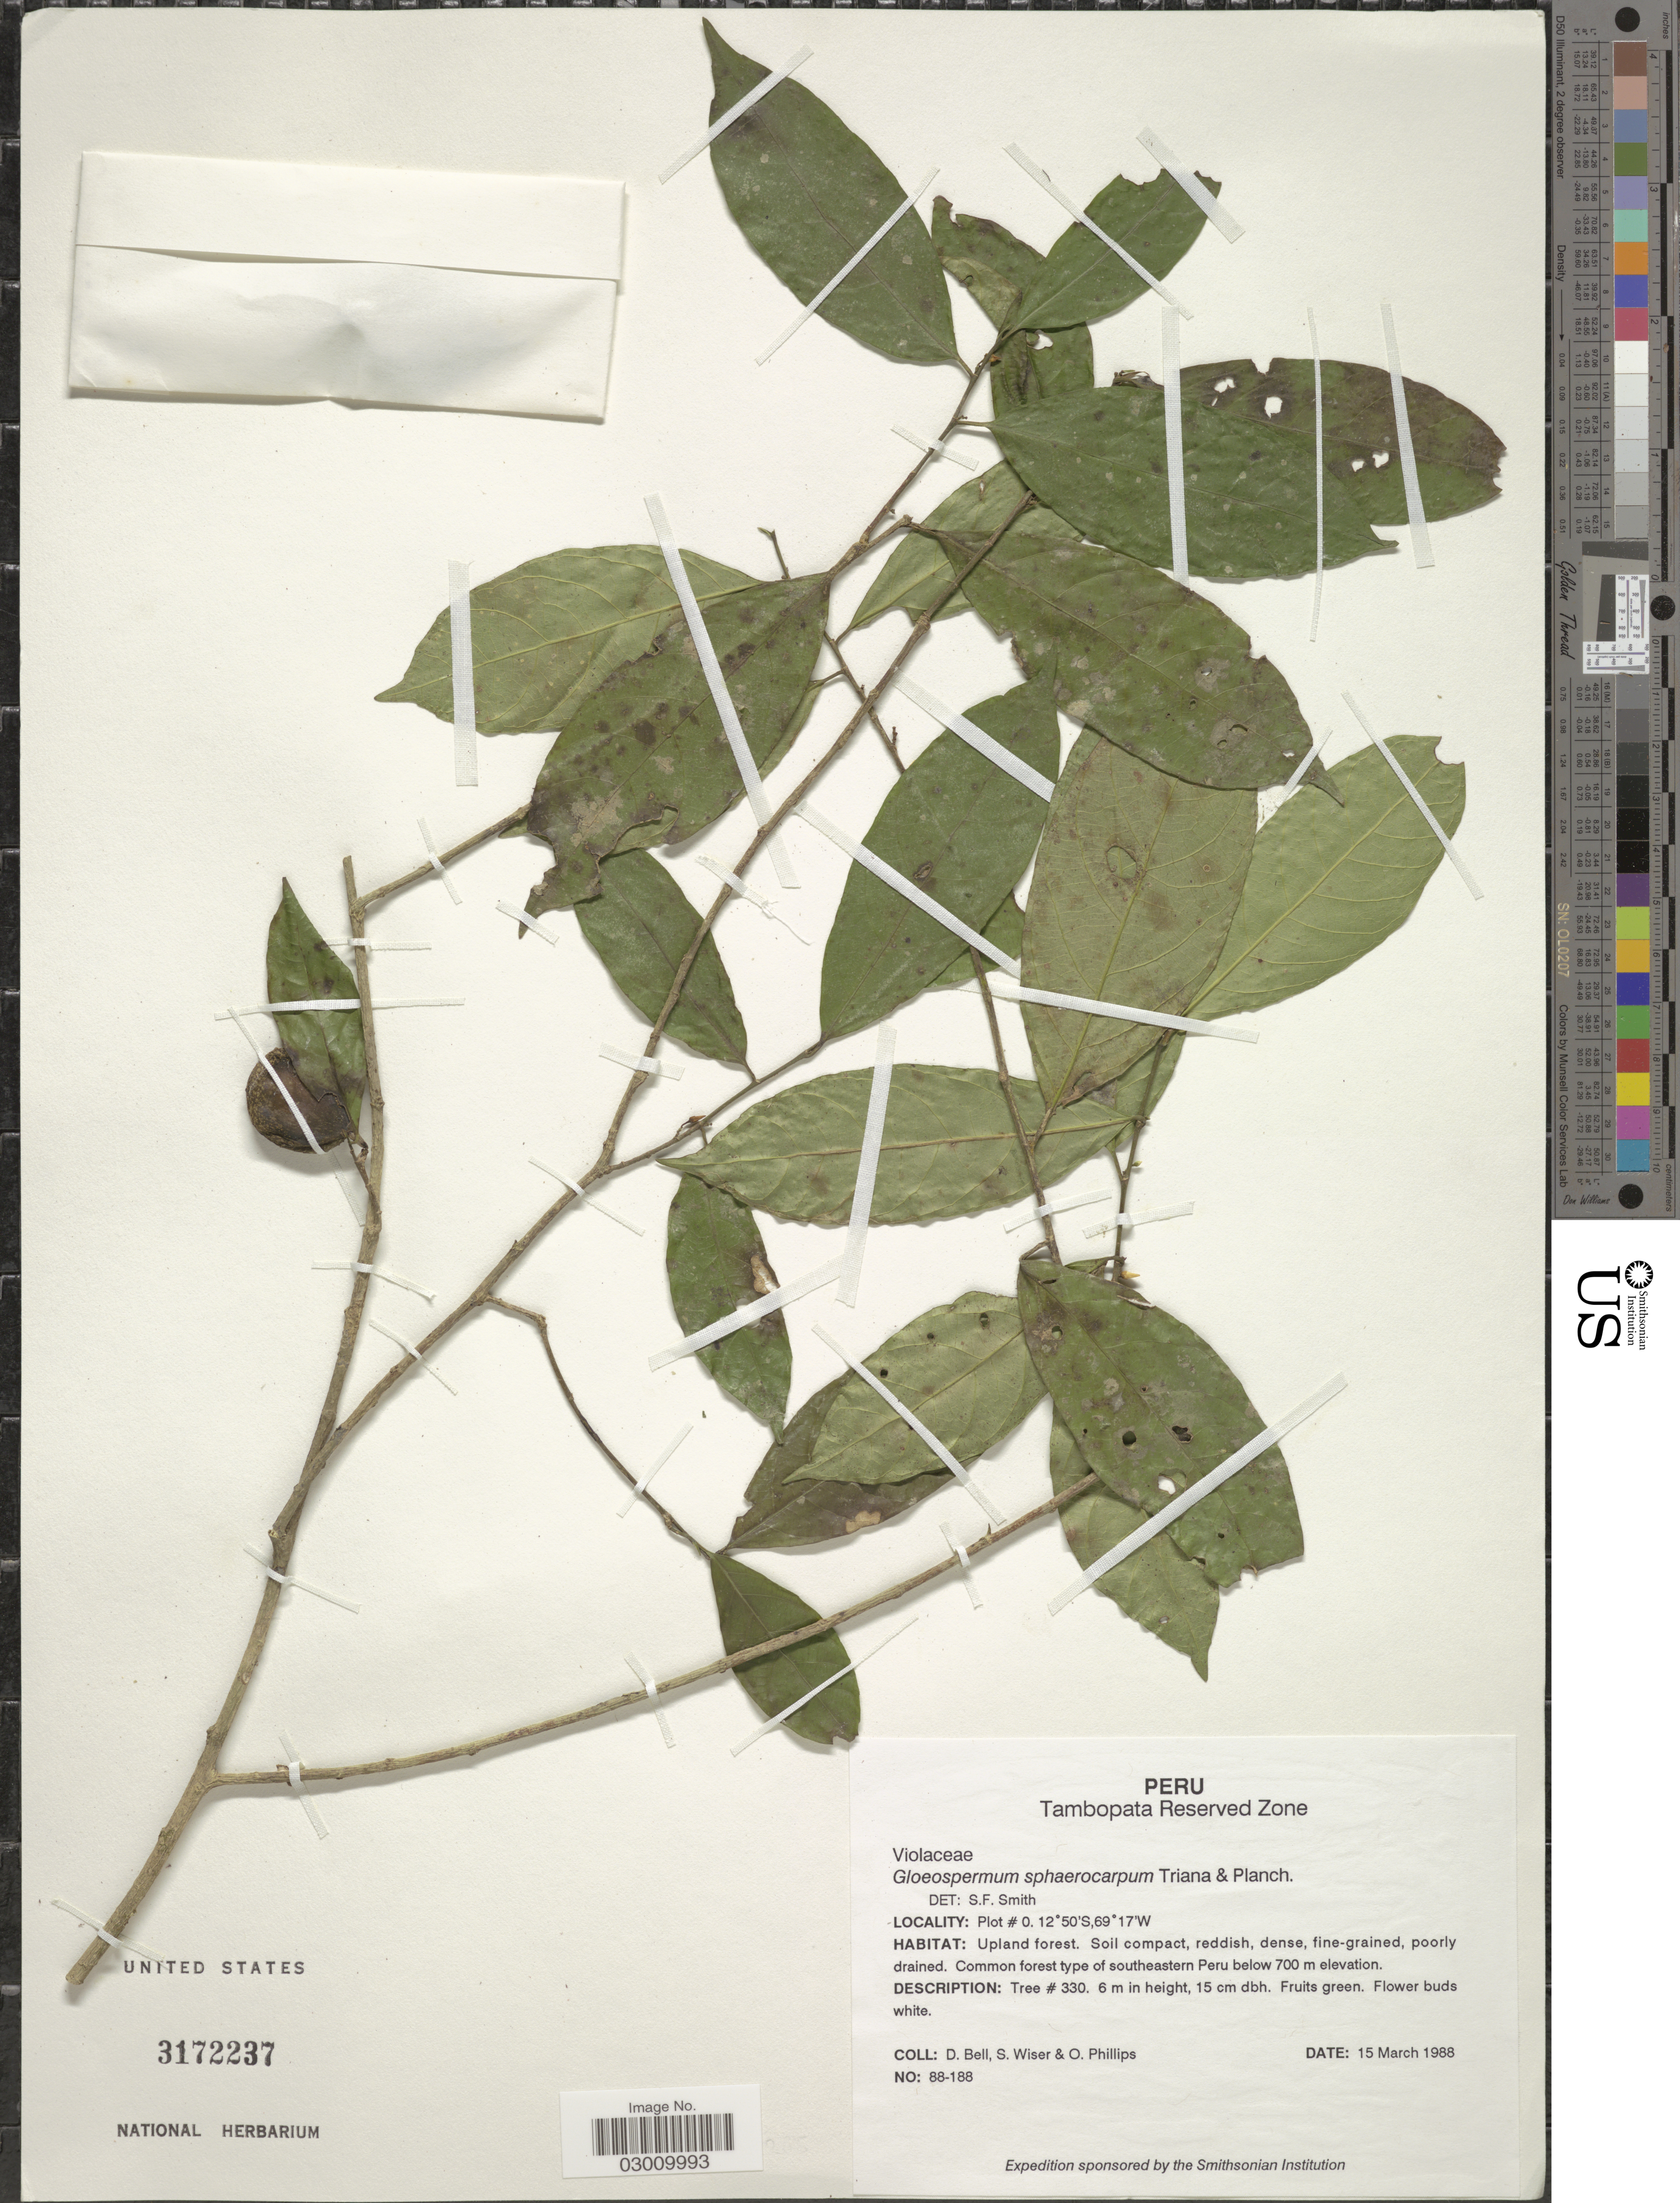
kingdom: Plantae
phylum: Tracheophyta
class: Magnoliopsida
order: Malpighiales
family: Violaceae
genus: Gloeospermum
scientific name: Gloeospermum sphaerocarpum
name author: Triana & Planch.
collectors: D. A. Bell, S. Wiser & O. Phillips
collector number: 88-188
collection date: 1988-03-15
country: Peru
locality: Tambopata, Reserved Zone, Plot # 0.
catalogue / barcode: US 3172237